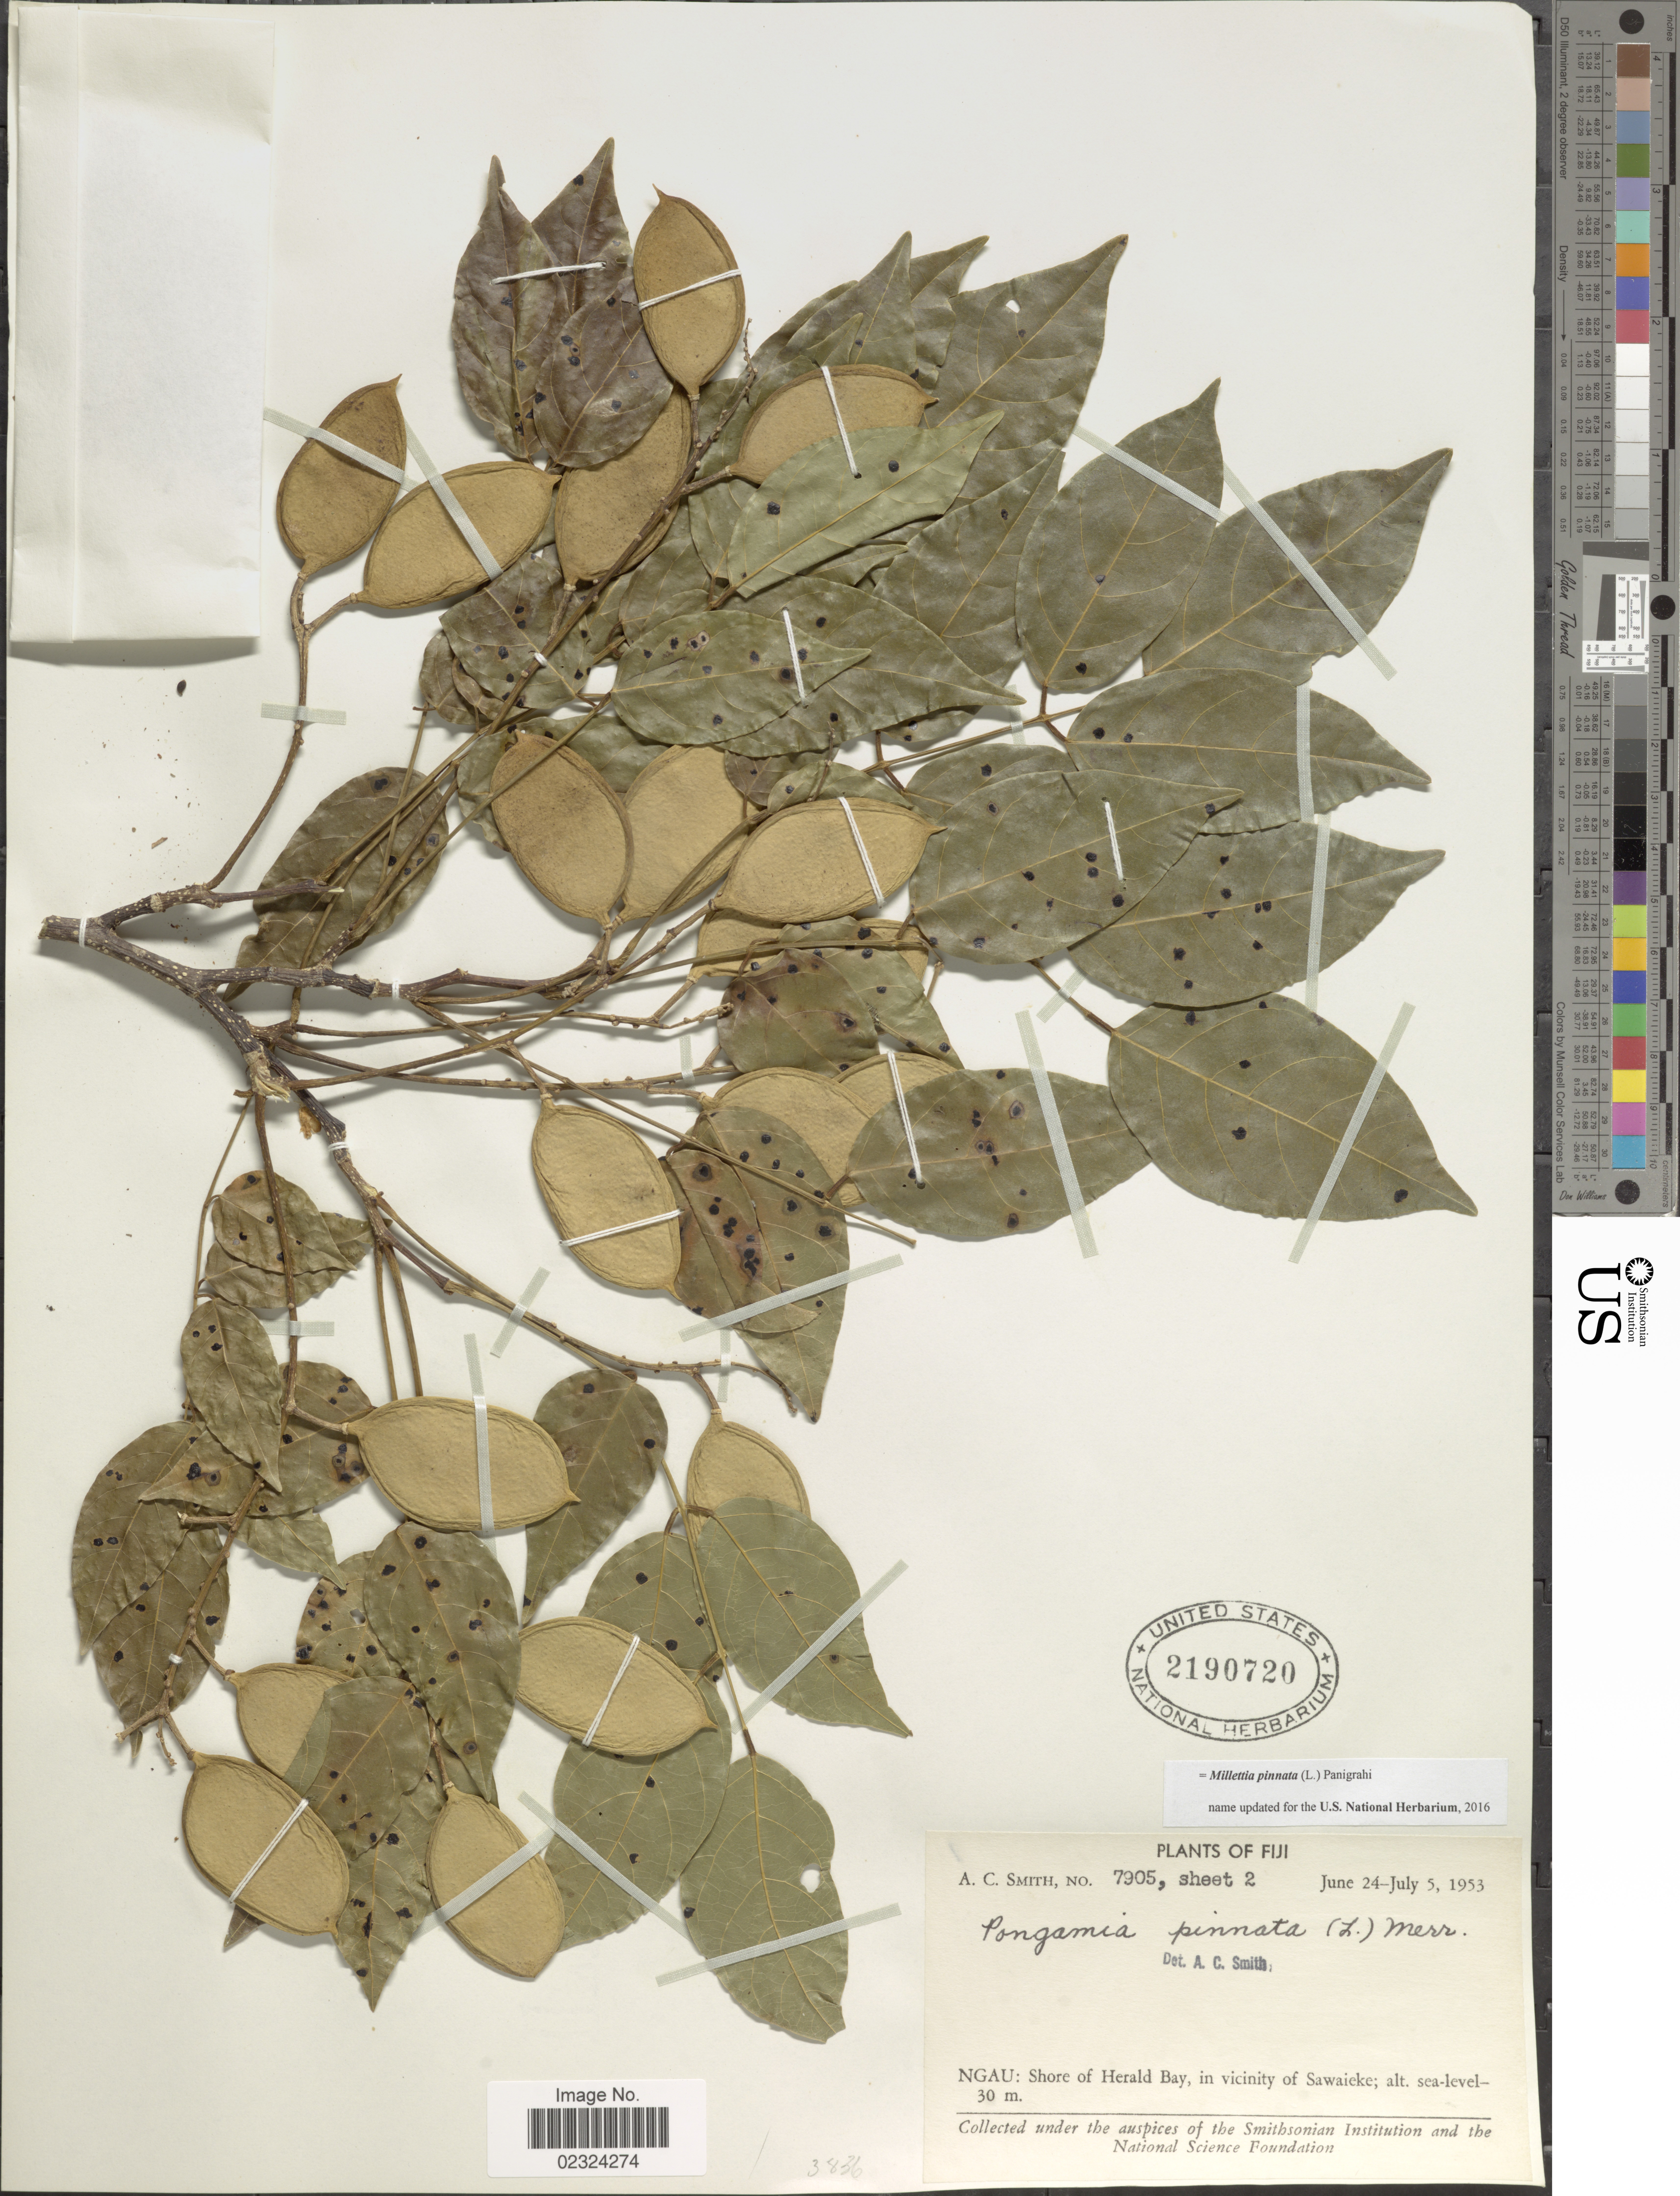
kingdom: Plantae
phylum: Tracheophyta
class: Magnoliopsida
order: Fabales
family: Fabaceae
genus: Millettia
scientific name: Millettia pinnata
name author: (L.) Panigrahi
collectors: A. C. Smith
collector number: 7905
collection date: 1953-06-24/1953-07-05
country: Fiji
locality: Ngau: Shore of Herald Bay, in vicinity of Sawieke.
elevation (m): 30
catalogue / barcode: US 2190720